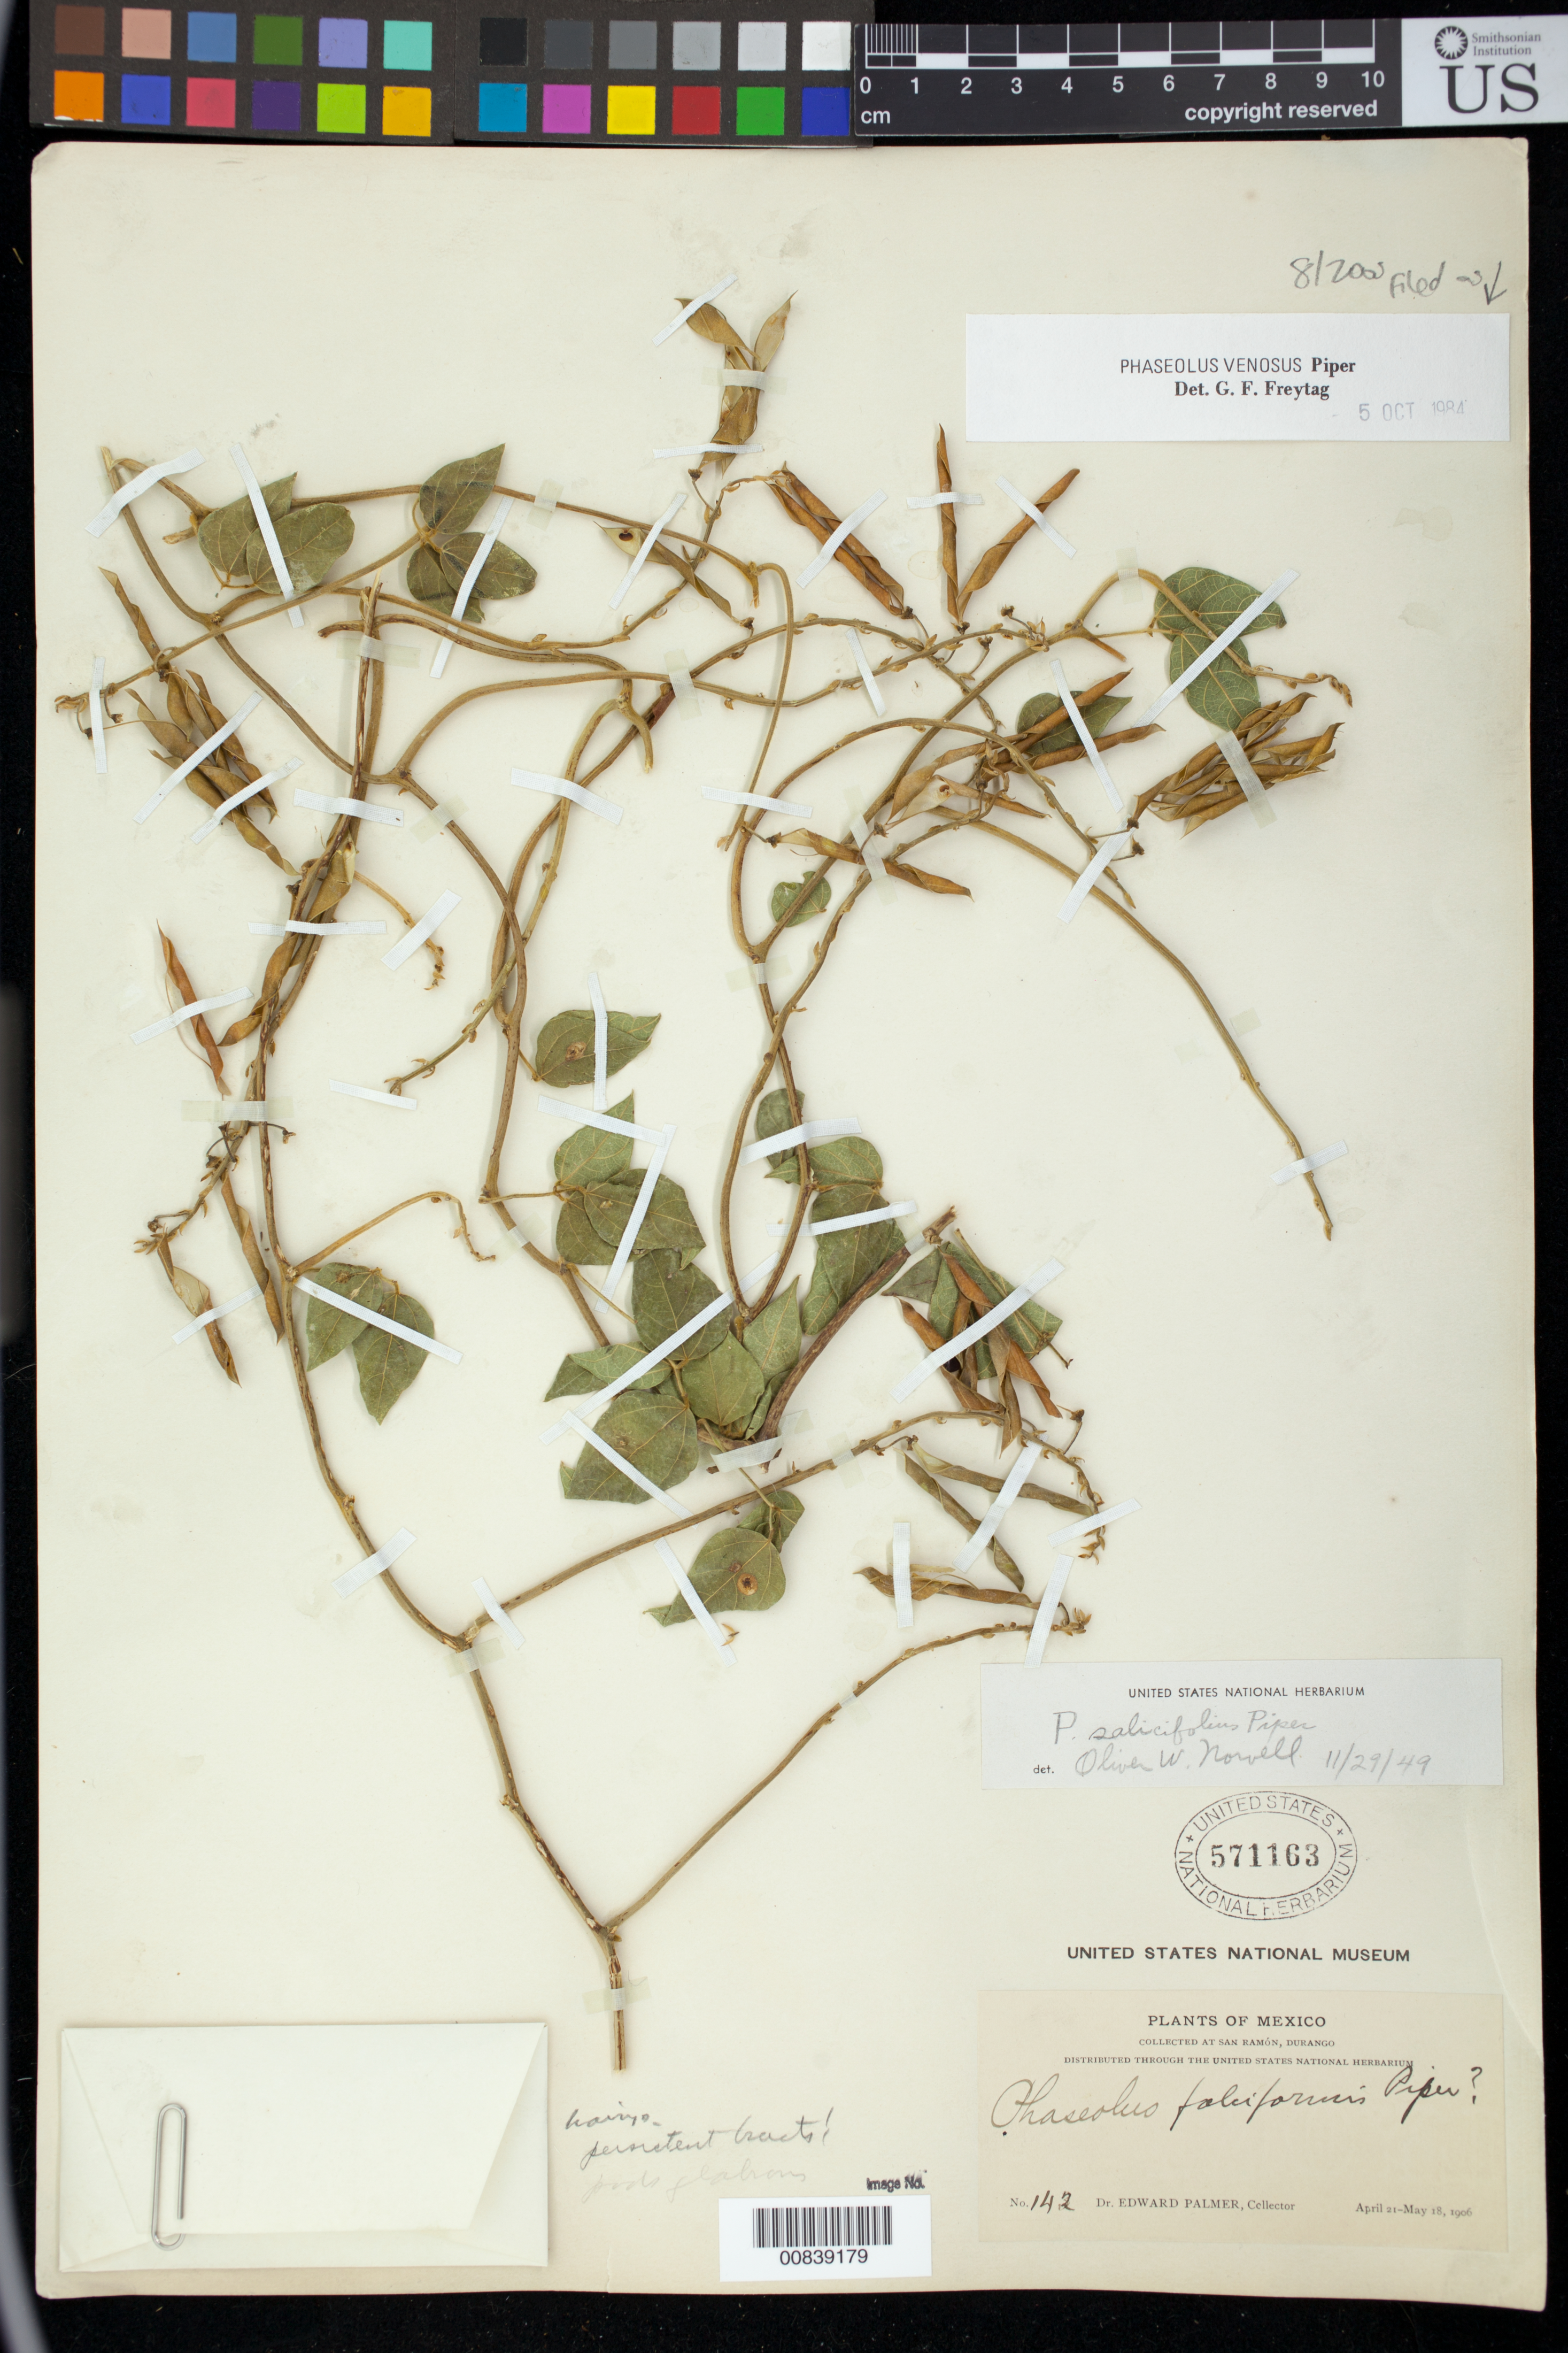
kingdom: Plantae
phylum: Tracheophyta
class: Magnoliopsida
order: Fabales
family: Fabaceae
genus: Phaseolus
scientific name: Phaseolus venosus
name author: Piper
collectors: E. Palmer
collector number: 142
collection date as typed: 21 Apr 1906 to 18 May 1906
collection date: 1906-04-21/1906-05-18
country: Mexico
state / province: Durango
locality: San Ramón, Durango.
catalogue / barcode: US 571163